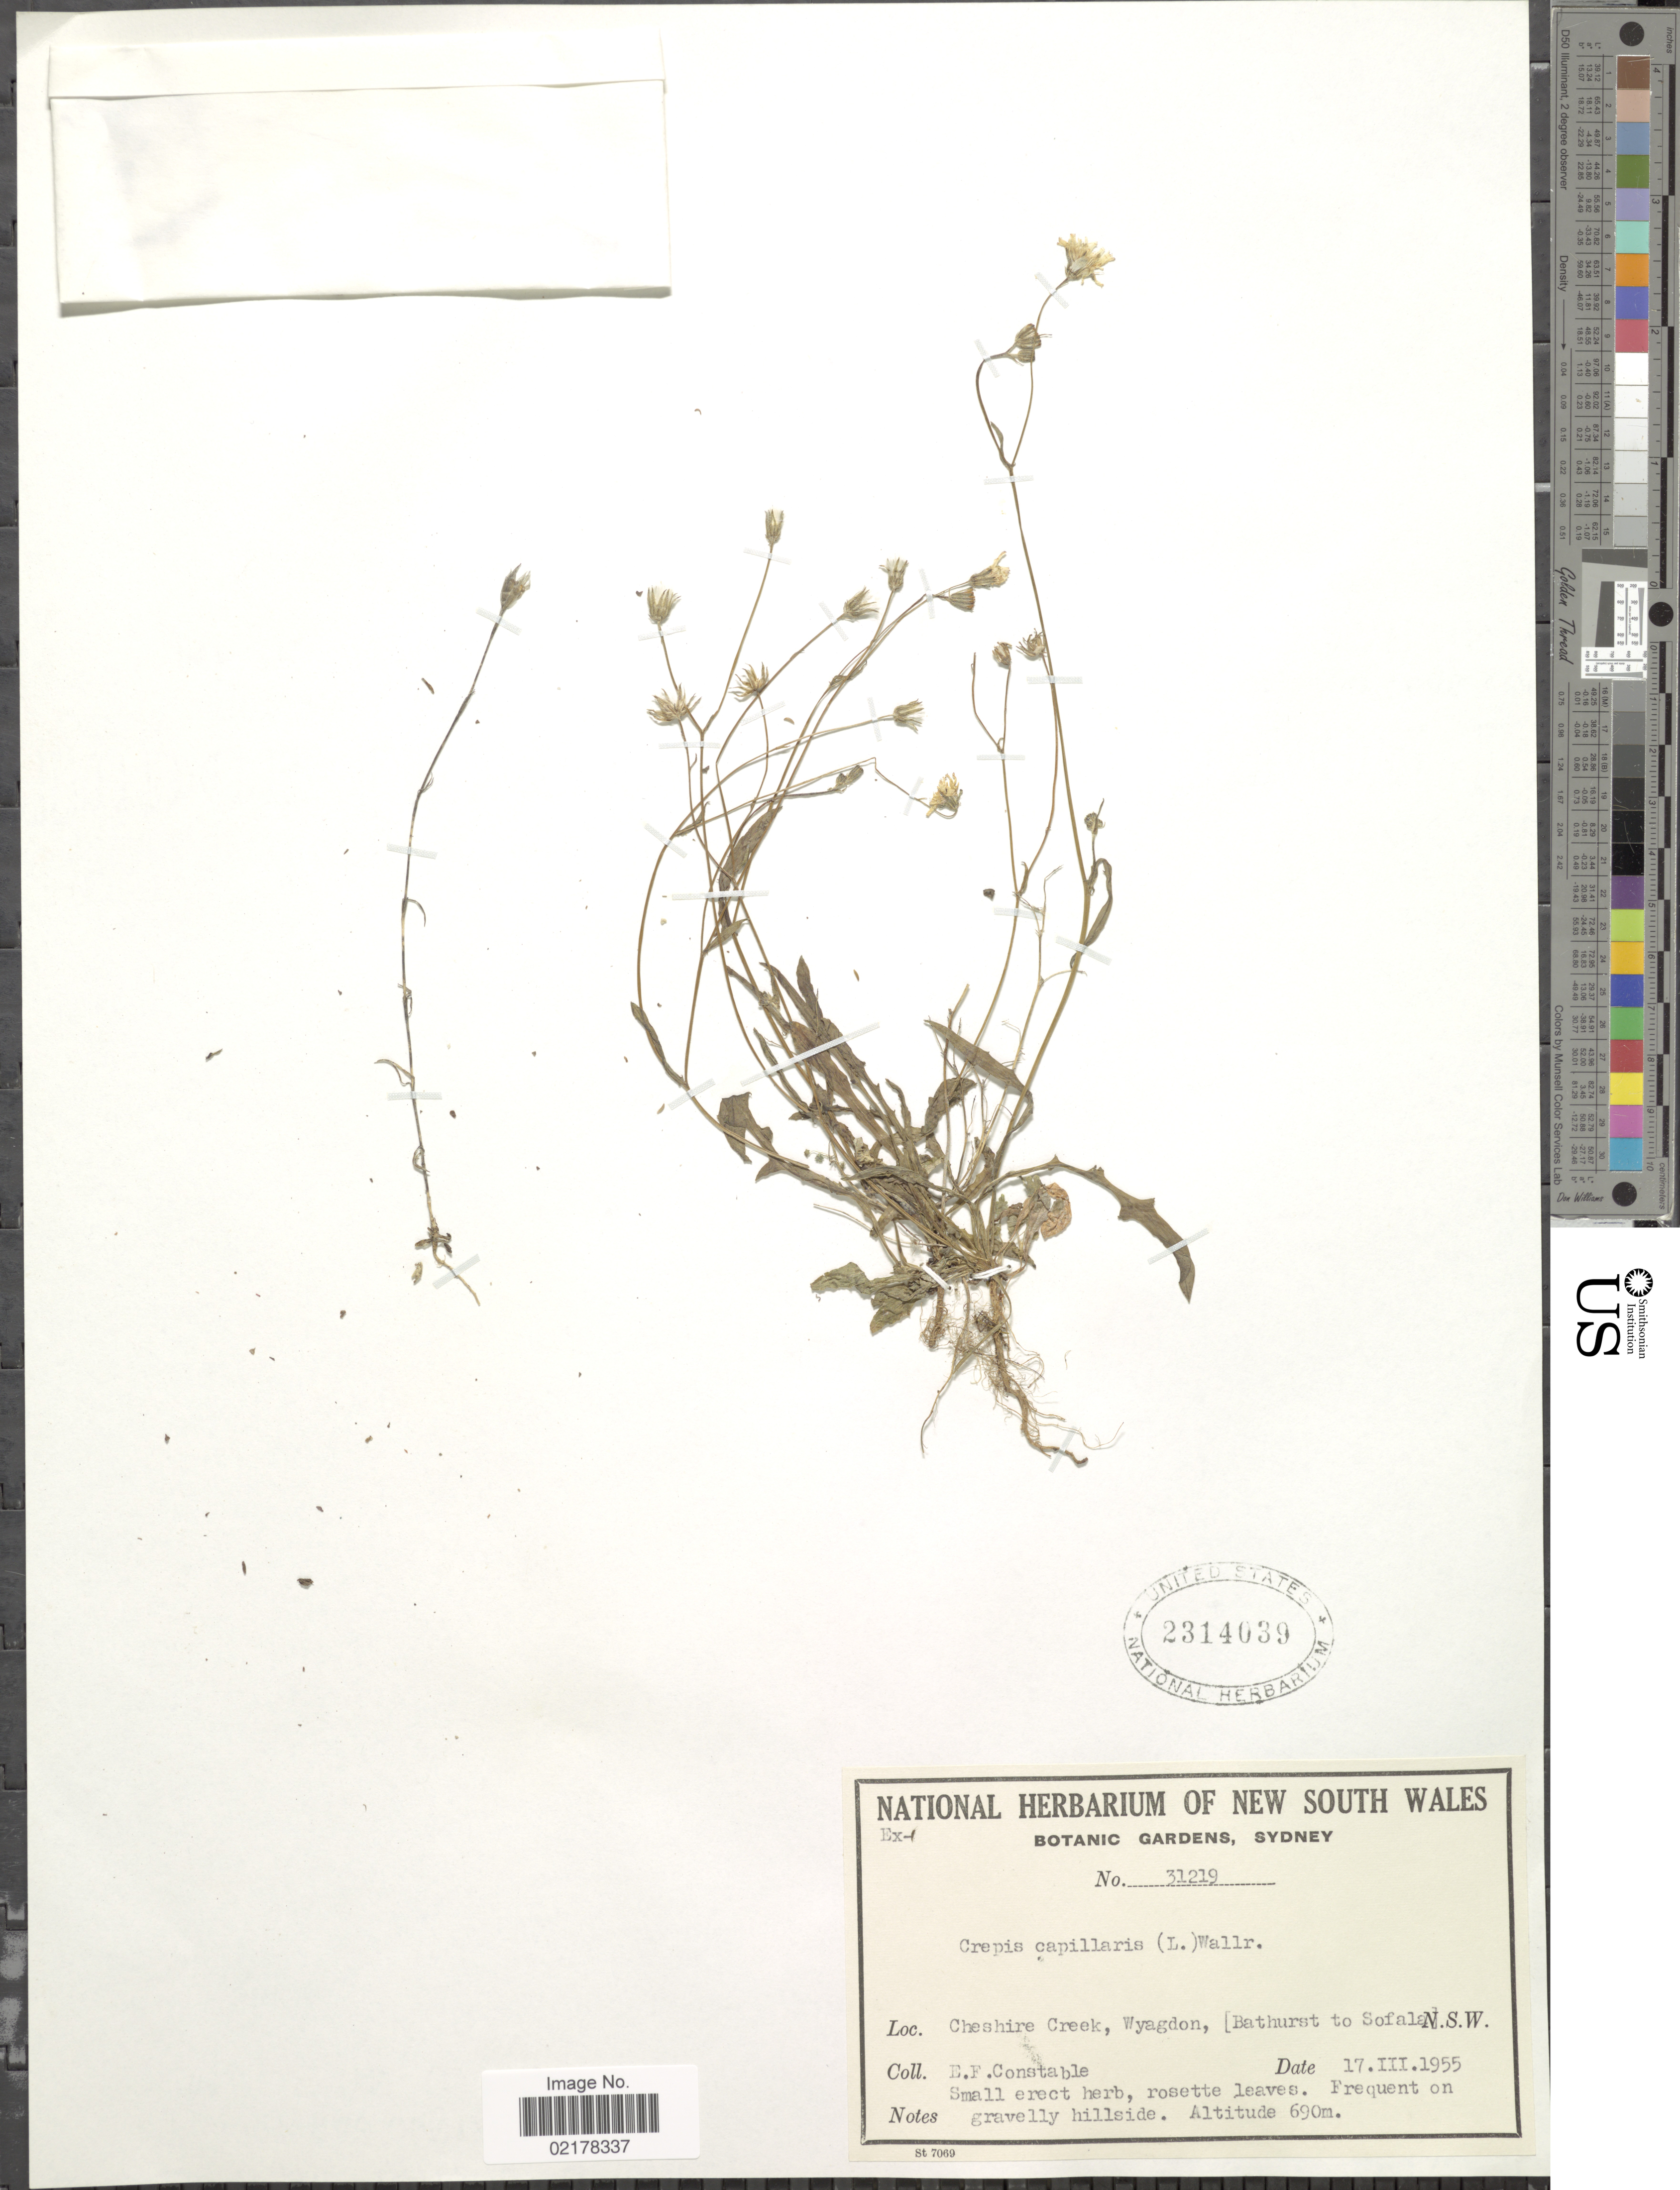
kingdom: Plantae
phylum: Tracheophyta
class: Magnoliopsida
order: Asterales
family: Asteraceae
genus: Crepis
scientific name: Crepis capillaris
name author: (L.) Wallr.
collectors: R. Strickland-Constable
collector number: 31219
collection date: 1955-03-17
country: Australia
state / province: New South Wales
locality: Cheshire Creek, Wyagdon, (Bathurst to Safala). N. S. W.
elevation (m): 690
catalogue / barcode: US 2314039